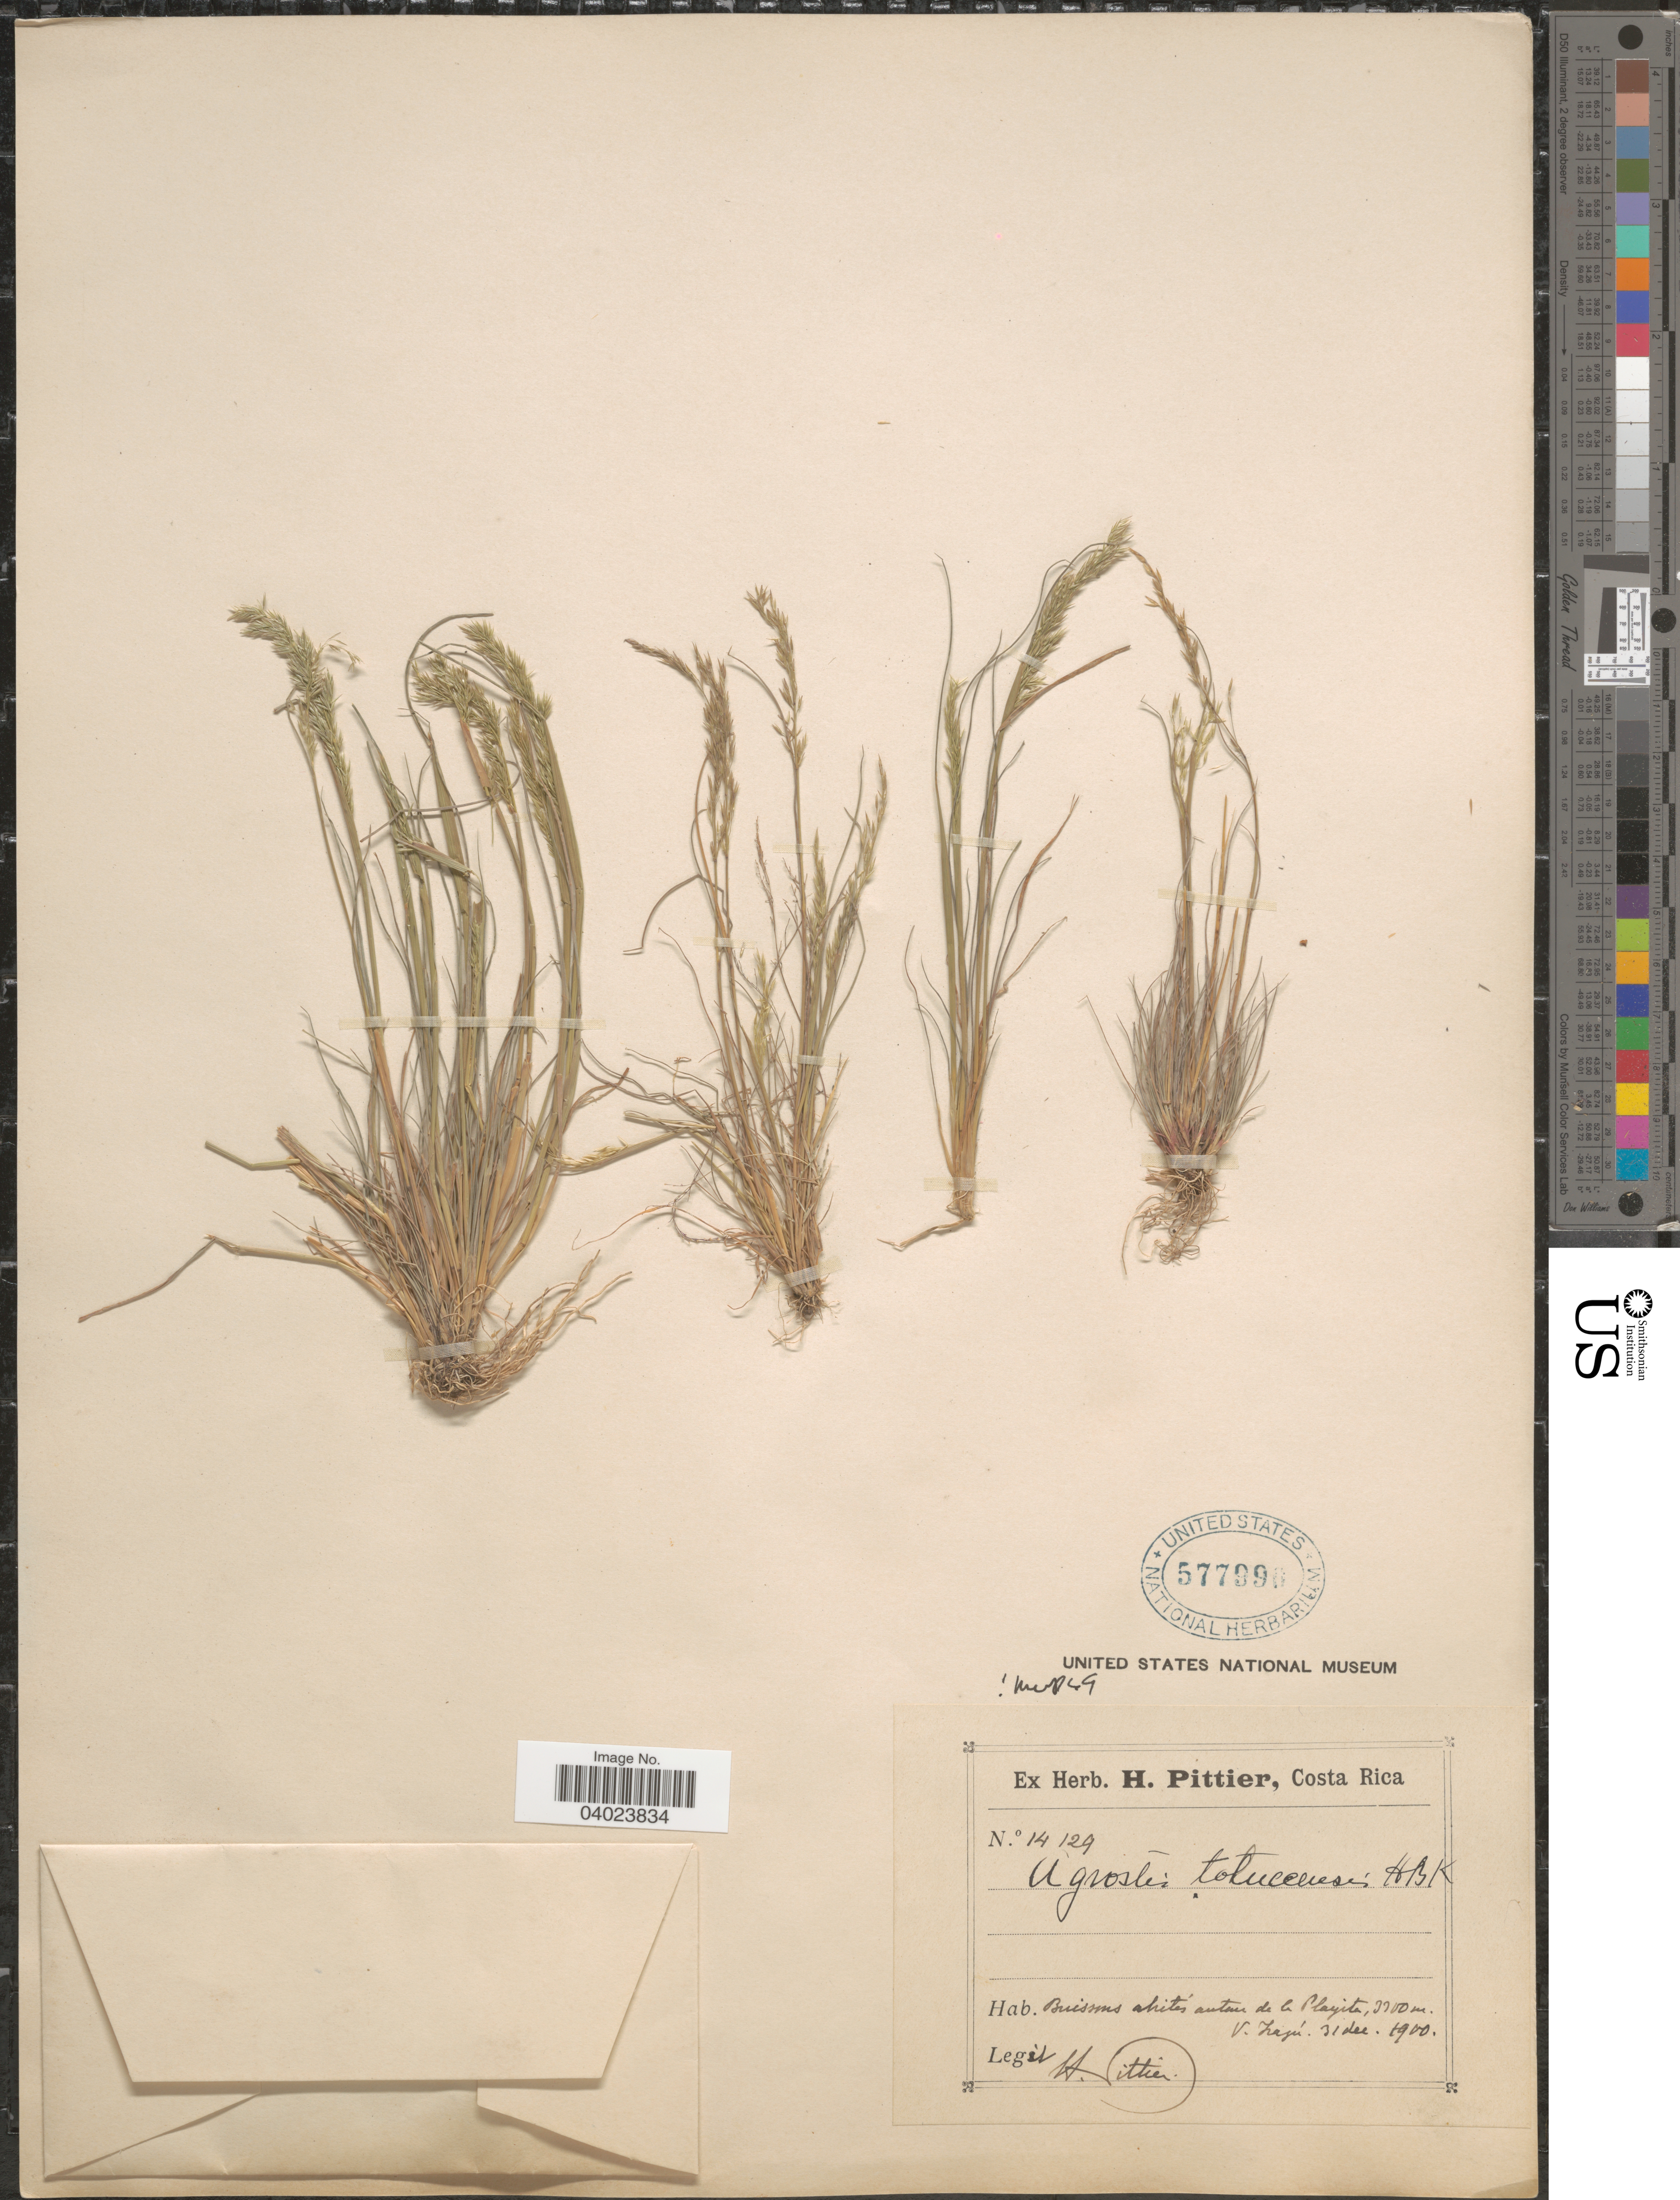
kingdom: Plantae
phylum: Tracheophyta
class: Liliopsida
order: Poales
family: Poaceae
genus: Agrostis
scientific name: Agrostis tolucensis Kunth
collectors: H. F. Pittier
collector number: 14129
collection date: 1900-12-31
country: Costa Rica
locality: Buissons abrités autour de la Playita, V. Irazú.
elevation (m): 3300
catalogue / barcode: US 577990